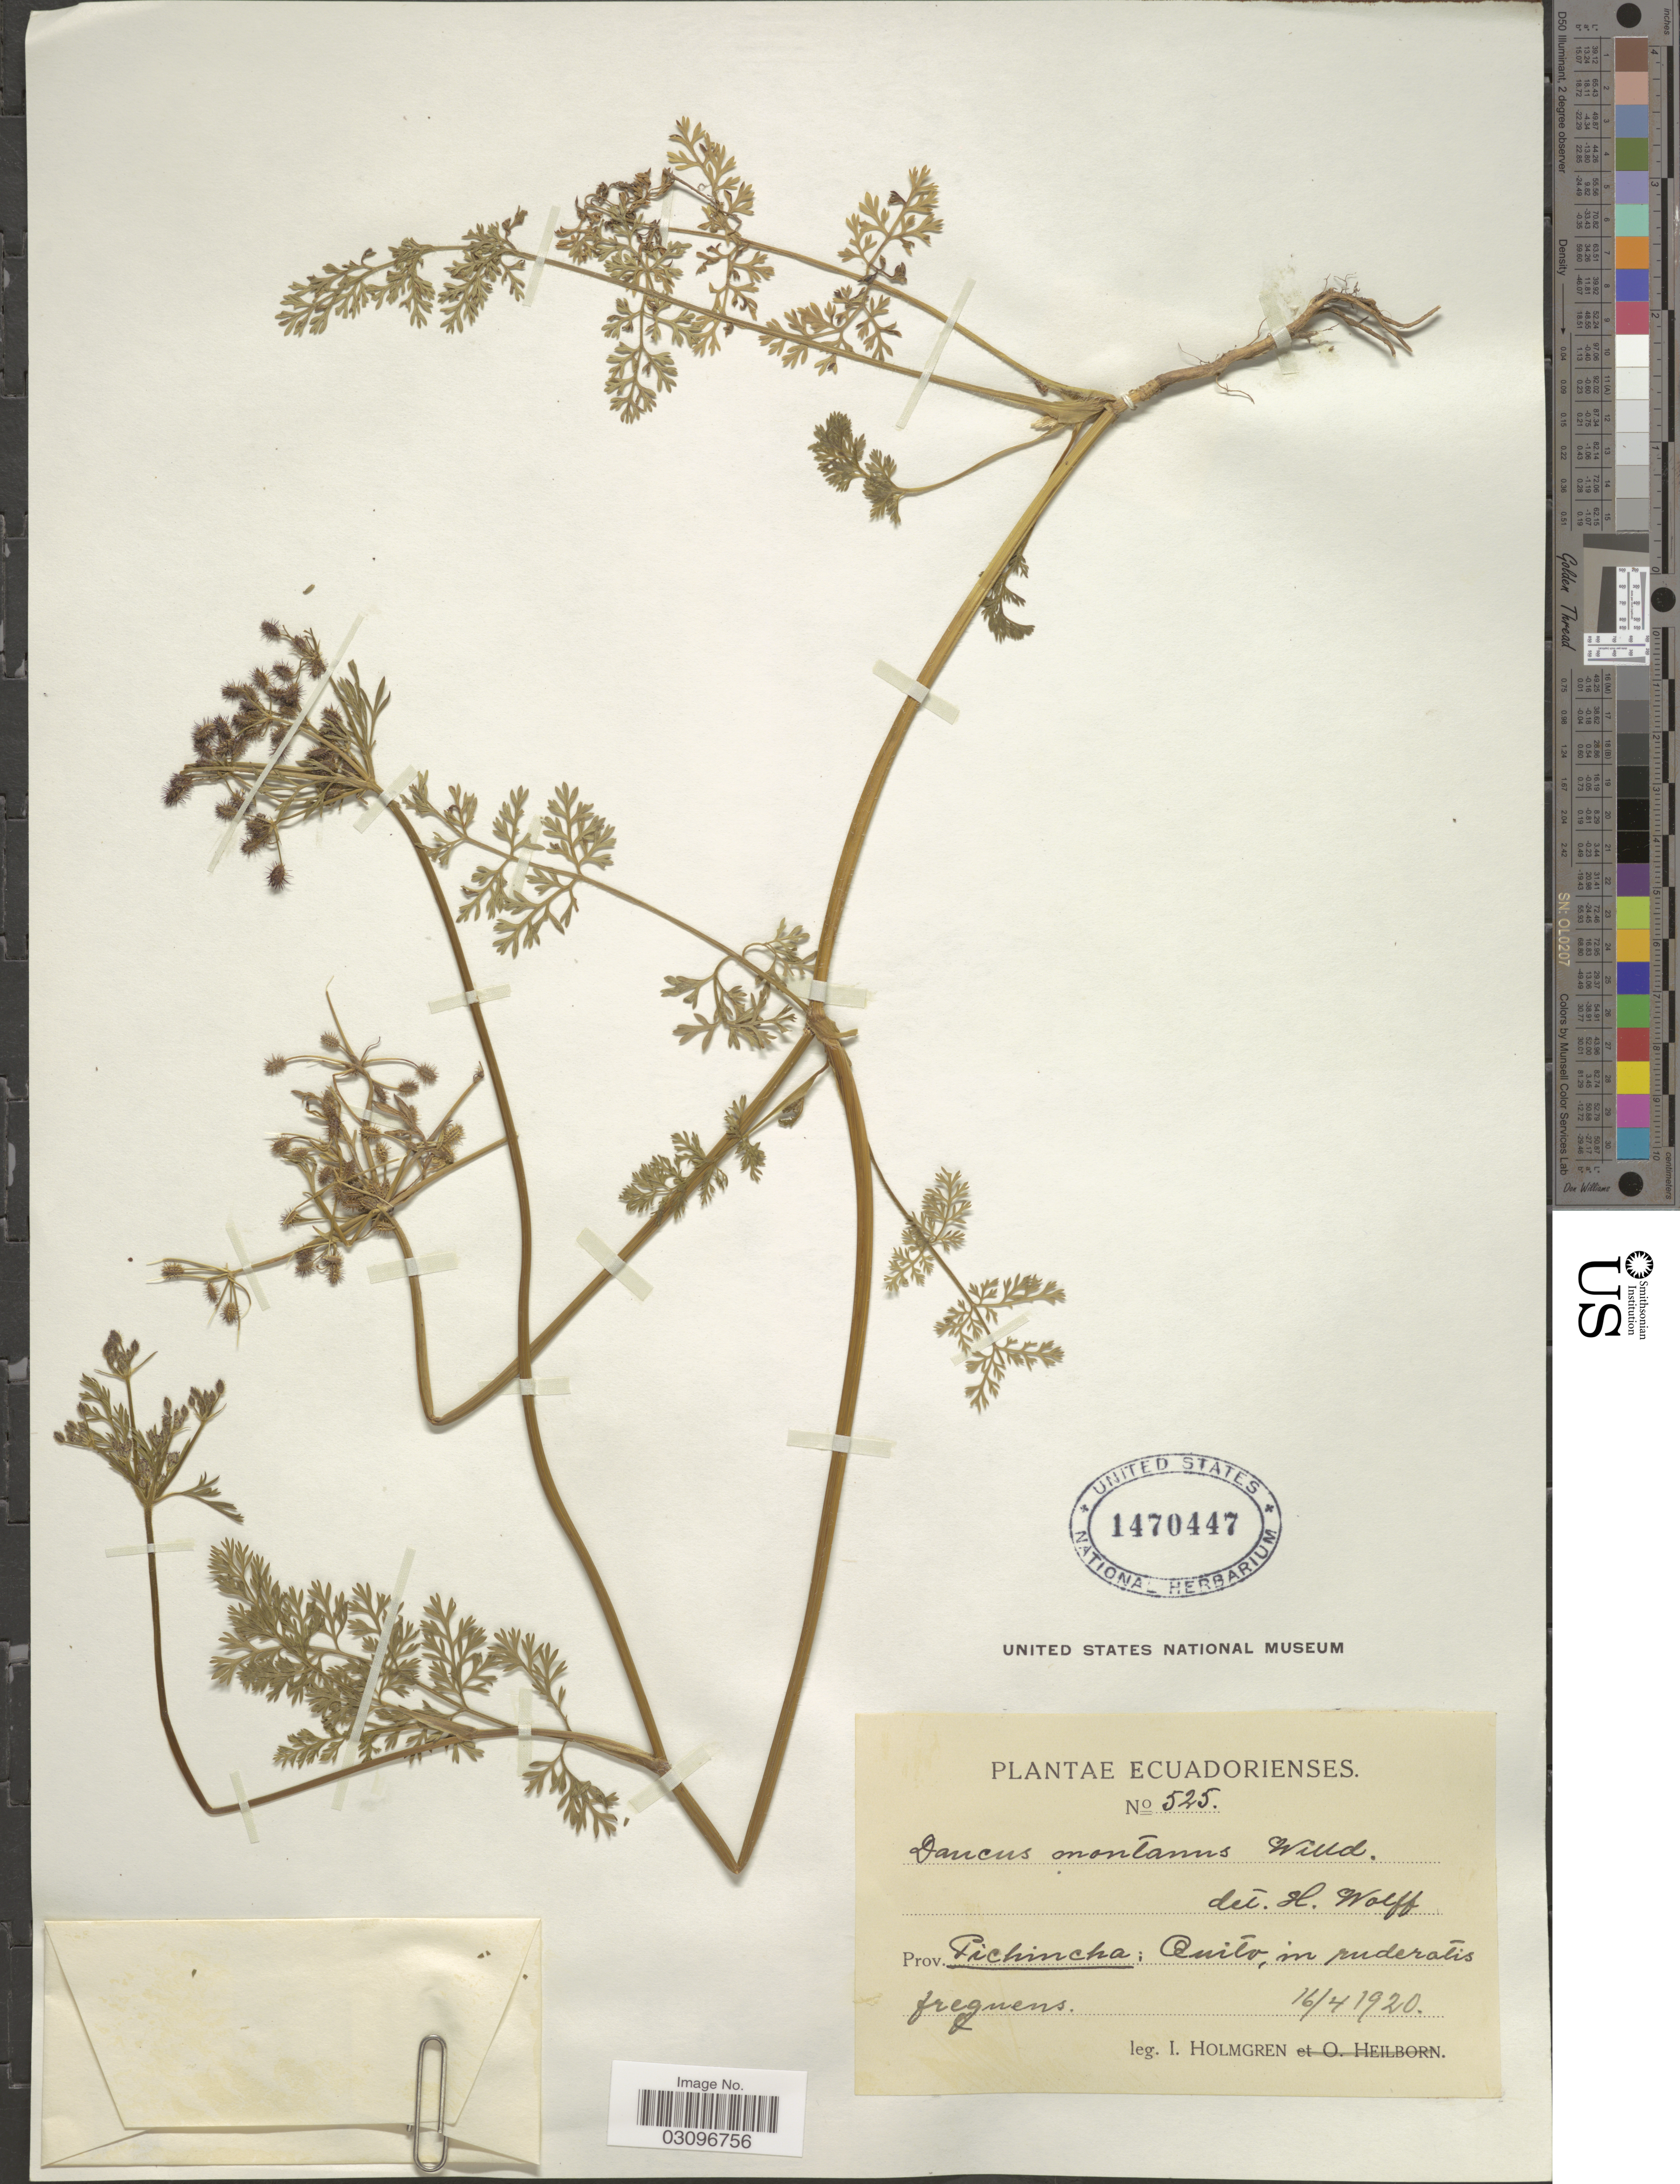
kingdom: Plantae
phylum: Tracheophyta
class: Magnoliopsida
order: Apiales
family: Apiaceae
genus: Daucus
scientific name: Daucus montanus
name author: Humb. & Bonpl. ex Spreng.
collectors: I. Holmgren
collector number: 525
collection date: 1920-04-16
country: Ecuador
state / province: Pichincha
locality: Quilo, in ruderalis frequens.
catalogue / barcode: US 1470447